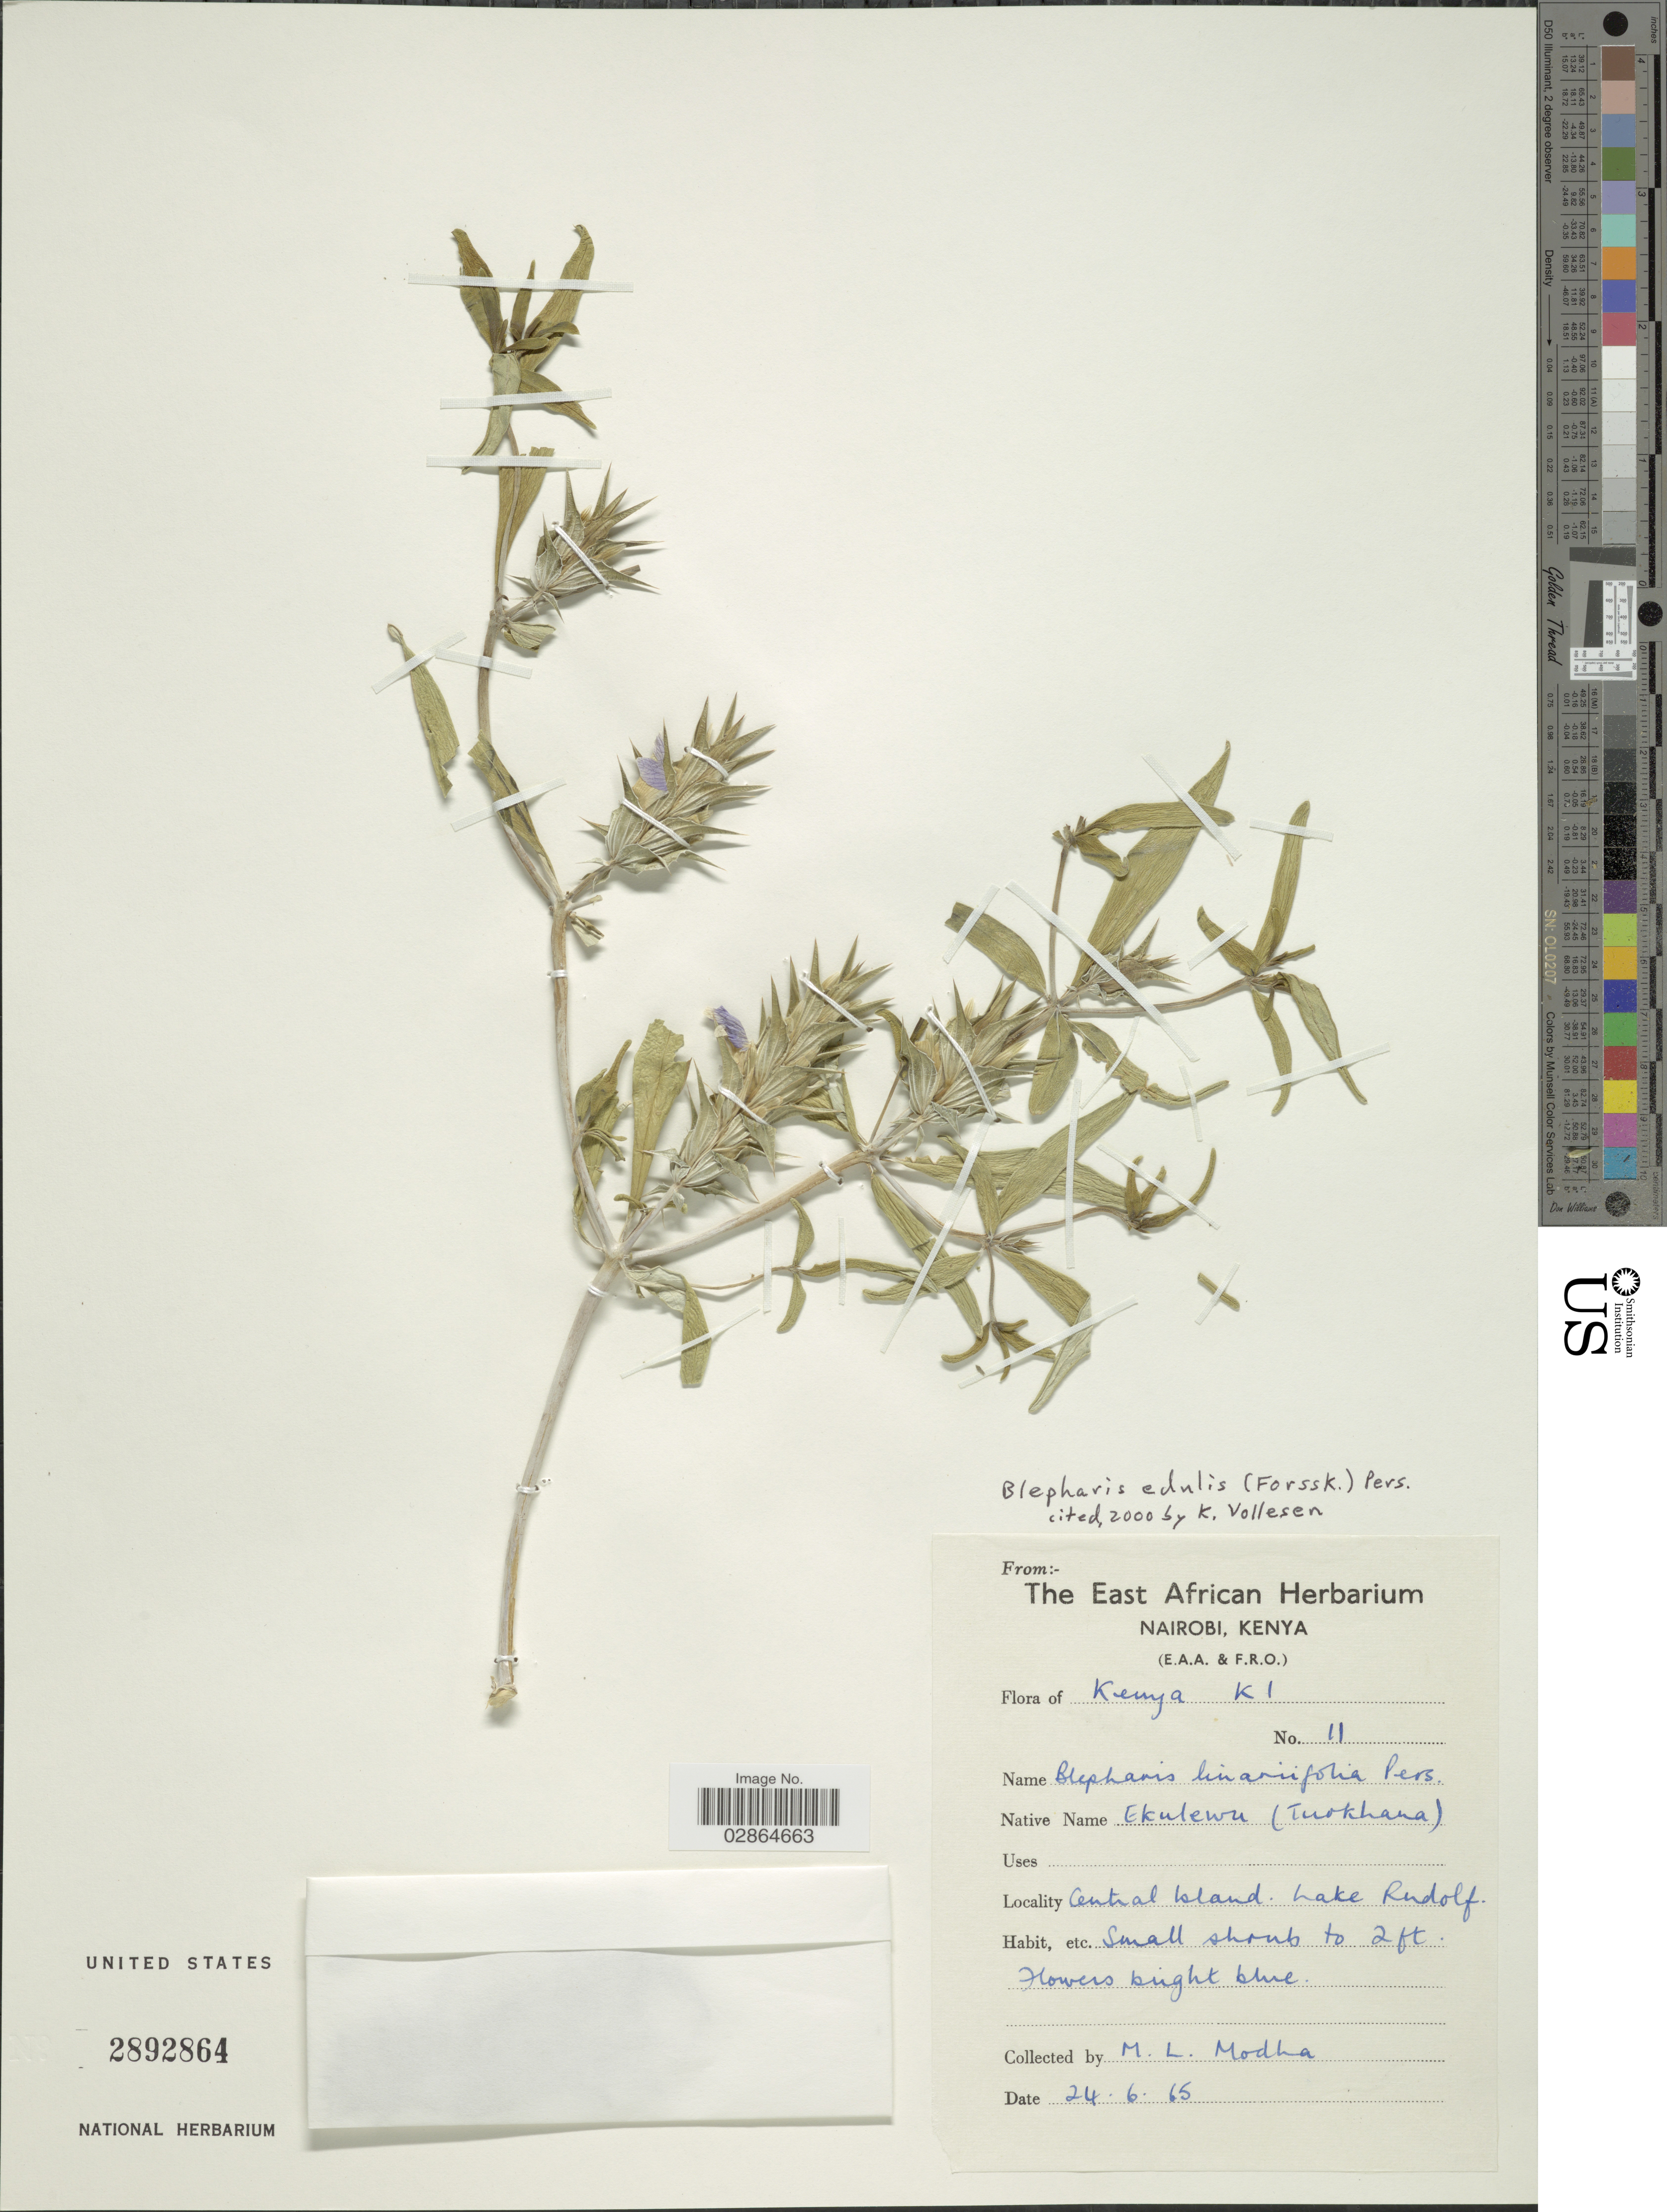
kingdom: Plantae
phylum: Tracheophyta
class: Magnoliopsida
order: Lamiales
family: Acanthaceae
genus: Blepharis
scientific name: Blepharis edulis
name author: (Forssk.) Pers.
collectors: M. Modha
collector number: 11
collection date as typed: Transcribed d/m/y: 24/6/15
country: Kenya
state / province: Turkana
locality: K1, Central Island. Lake Rudolf.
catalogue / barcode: US 2892864